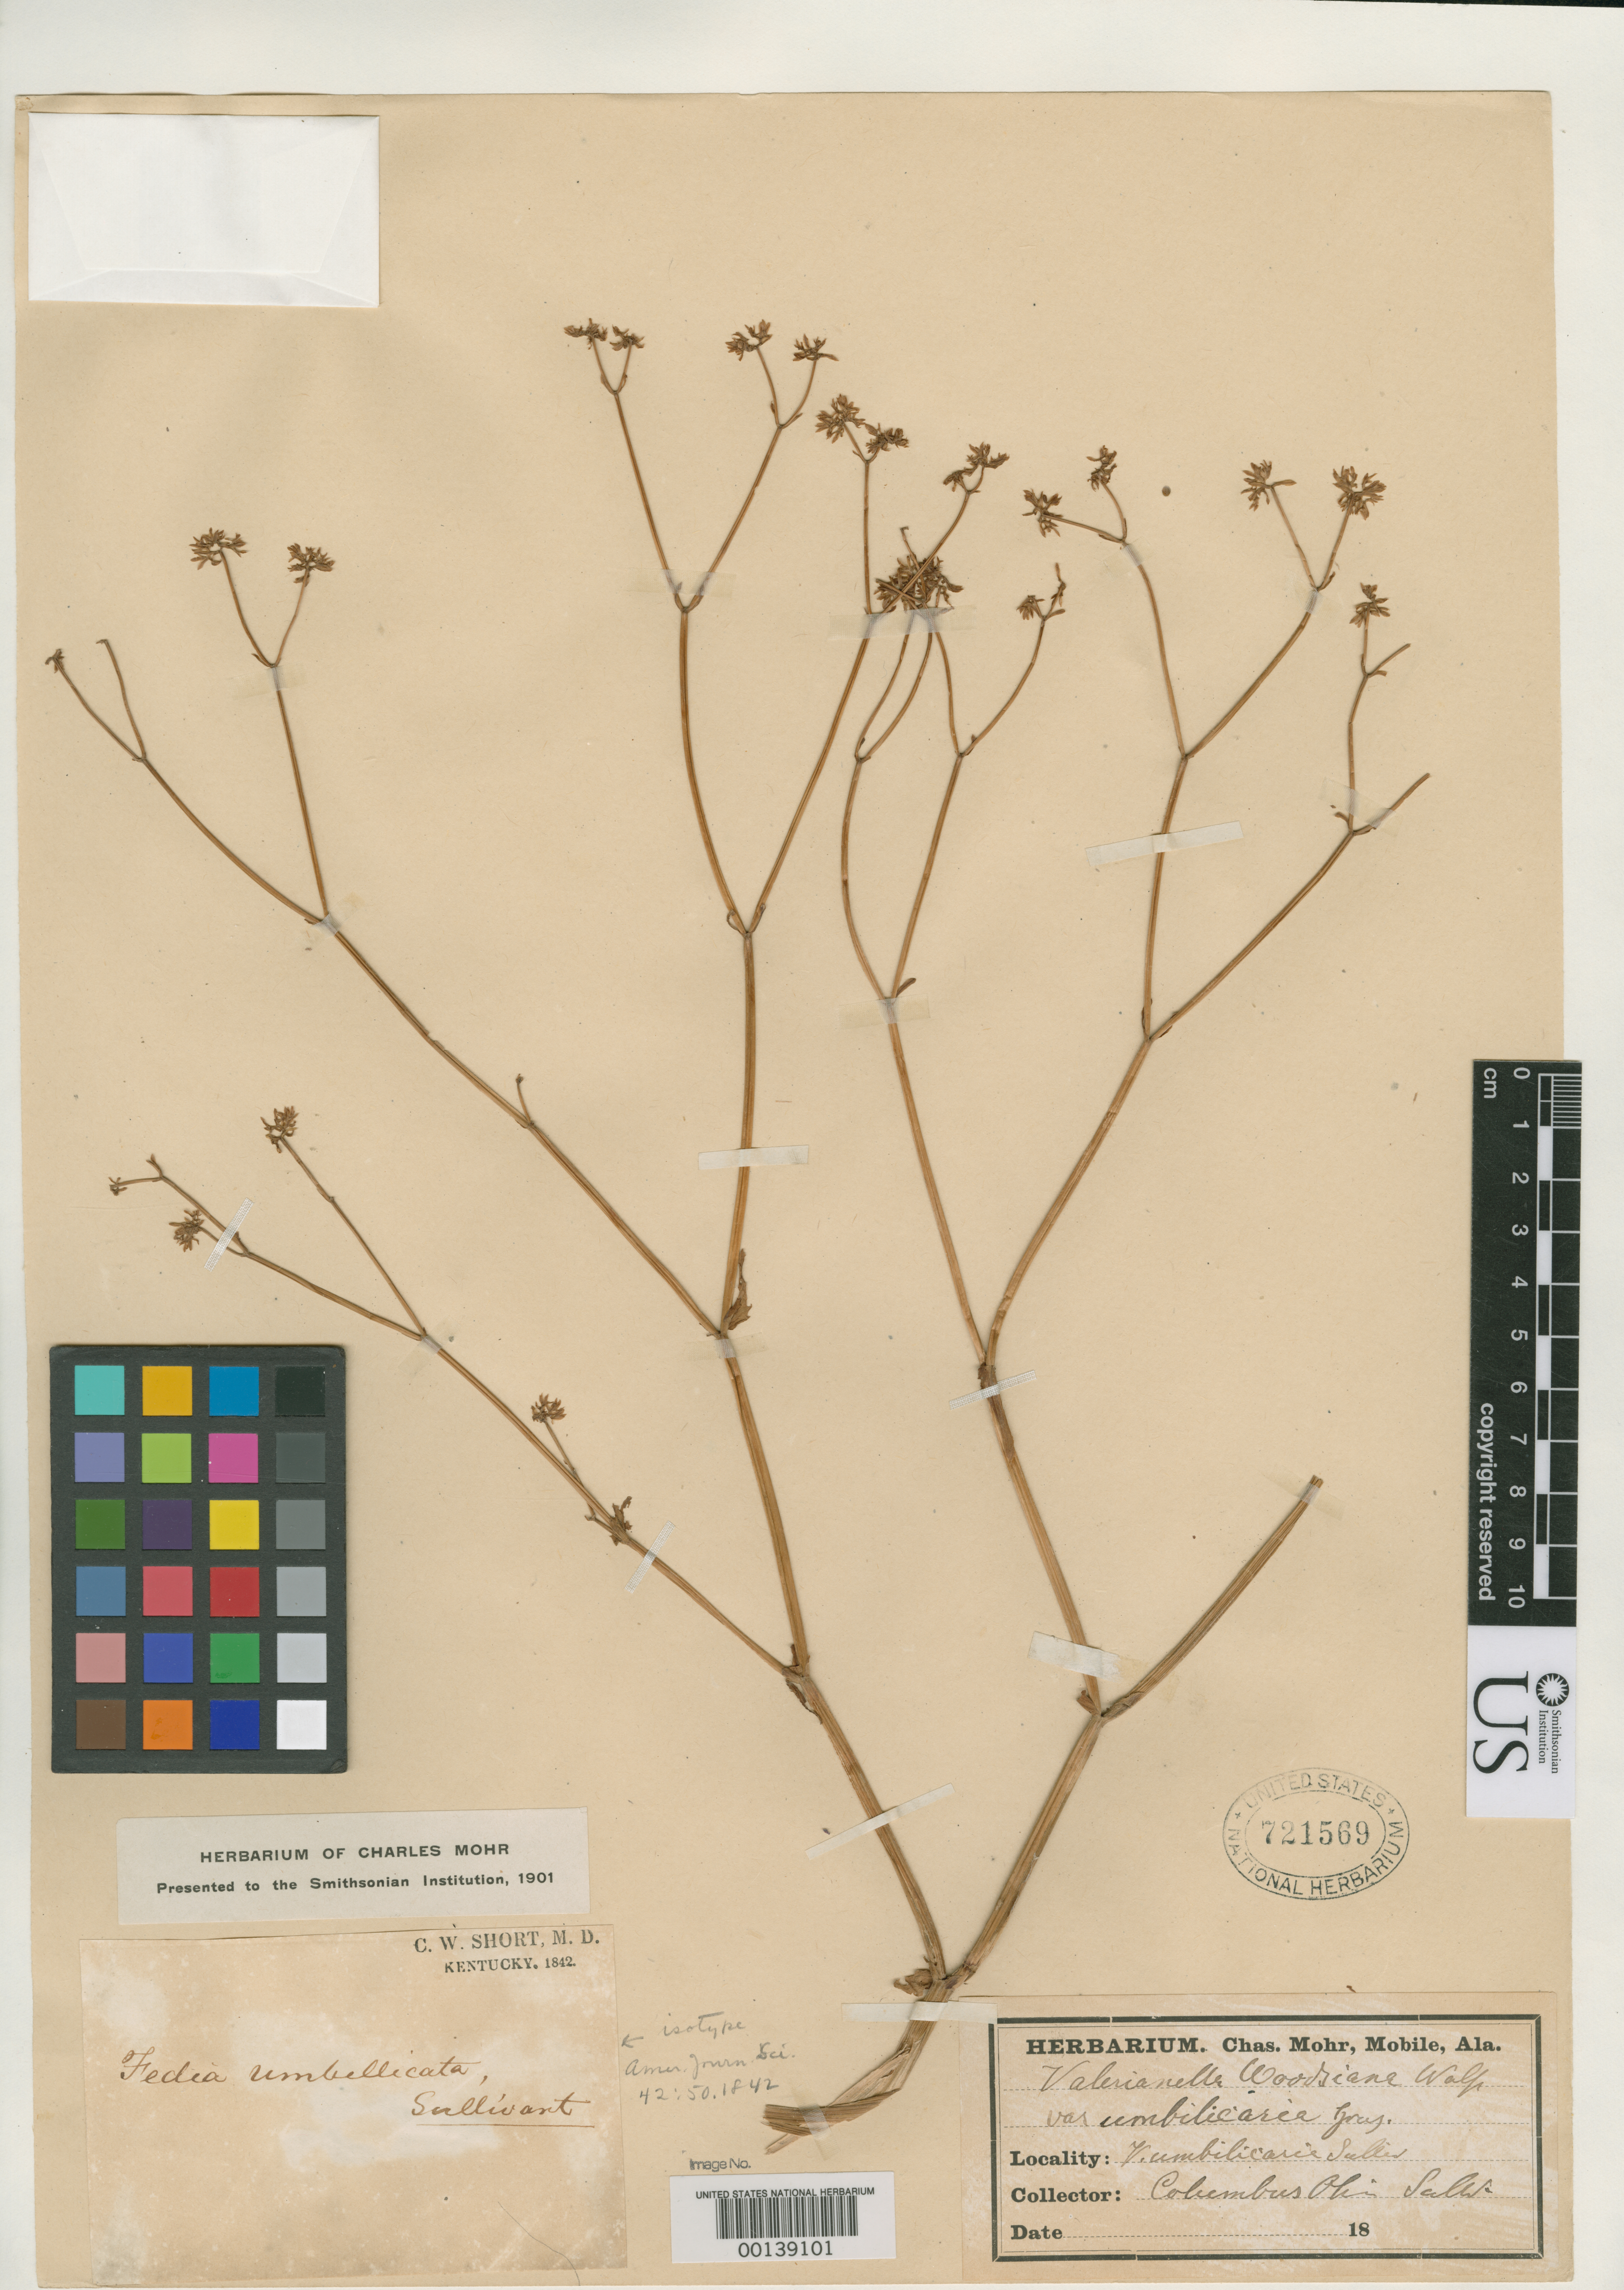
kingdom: Plantae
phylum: Tracheophyta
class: Magnoliopsida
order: Dipsacales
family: Caprifoliaceae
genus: Fedia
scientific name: Fedia umbilicata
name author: Sull.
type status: Isotype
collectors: W. Sullivant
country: United States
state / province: Ohio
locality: Around Columbus.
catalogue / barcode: US 721569